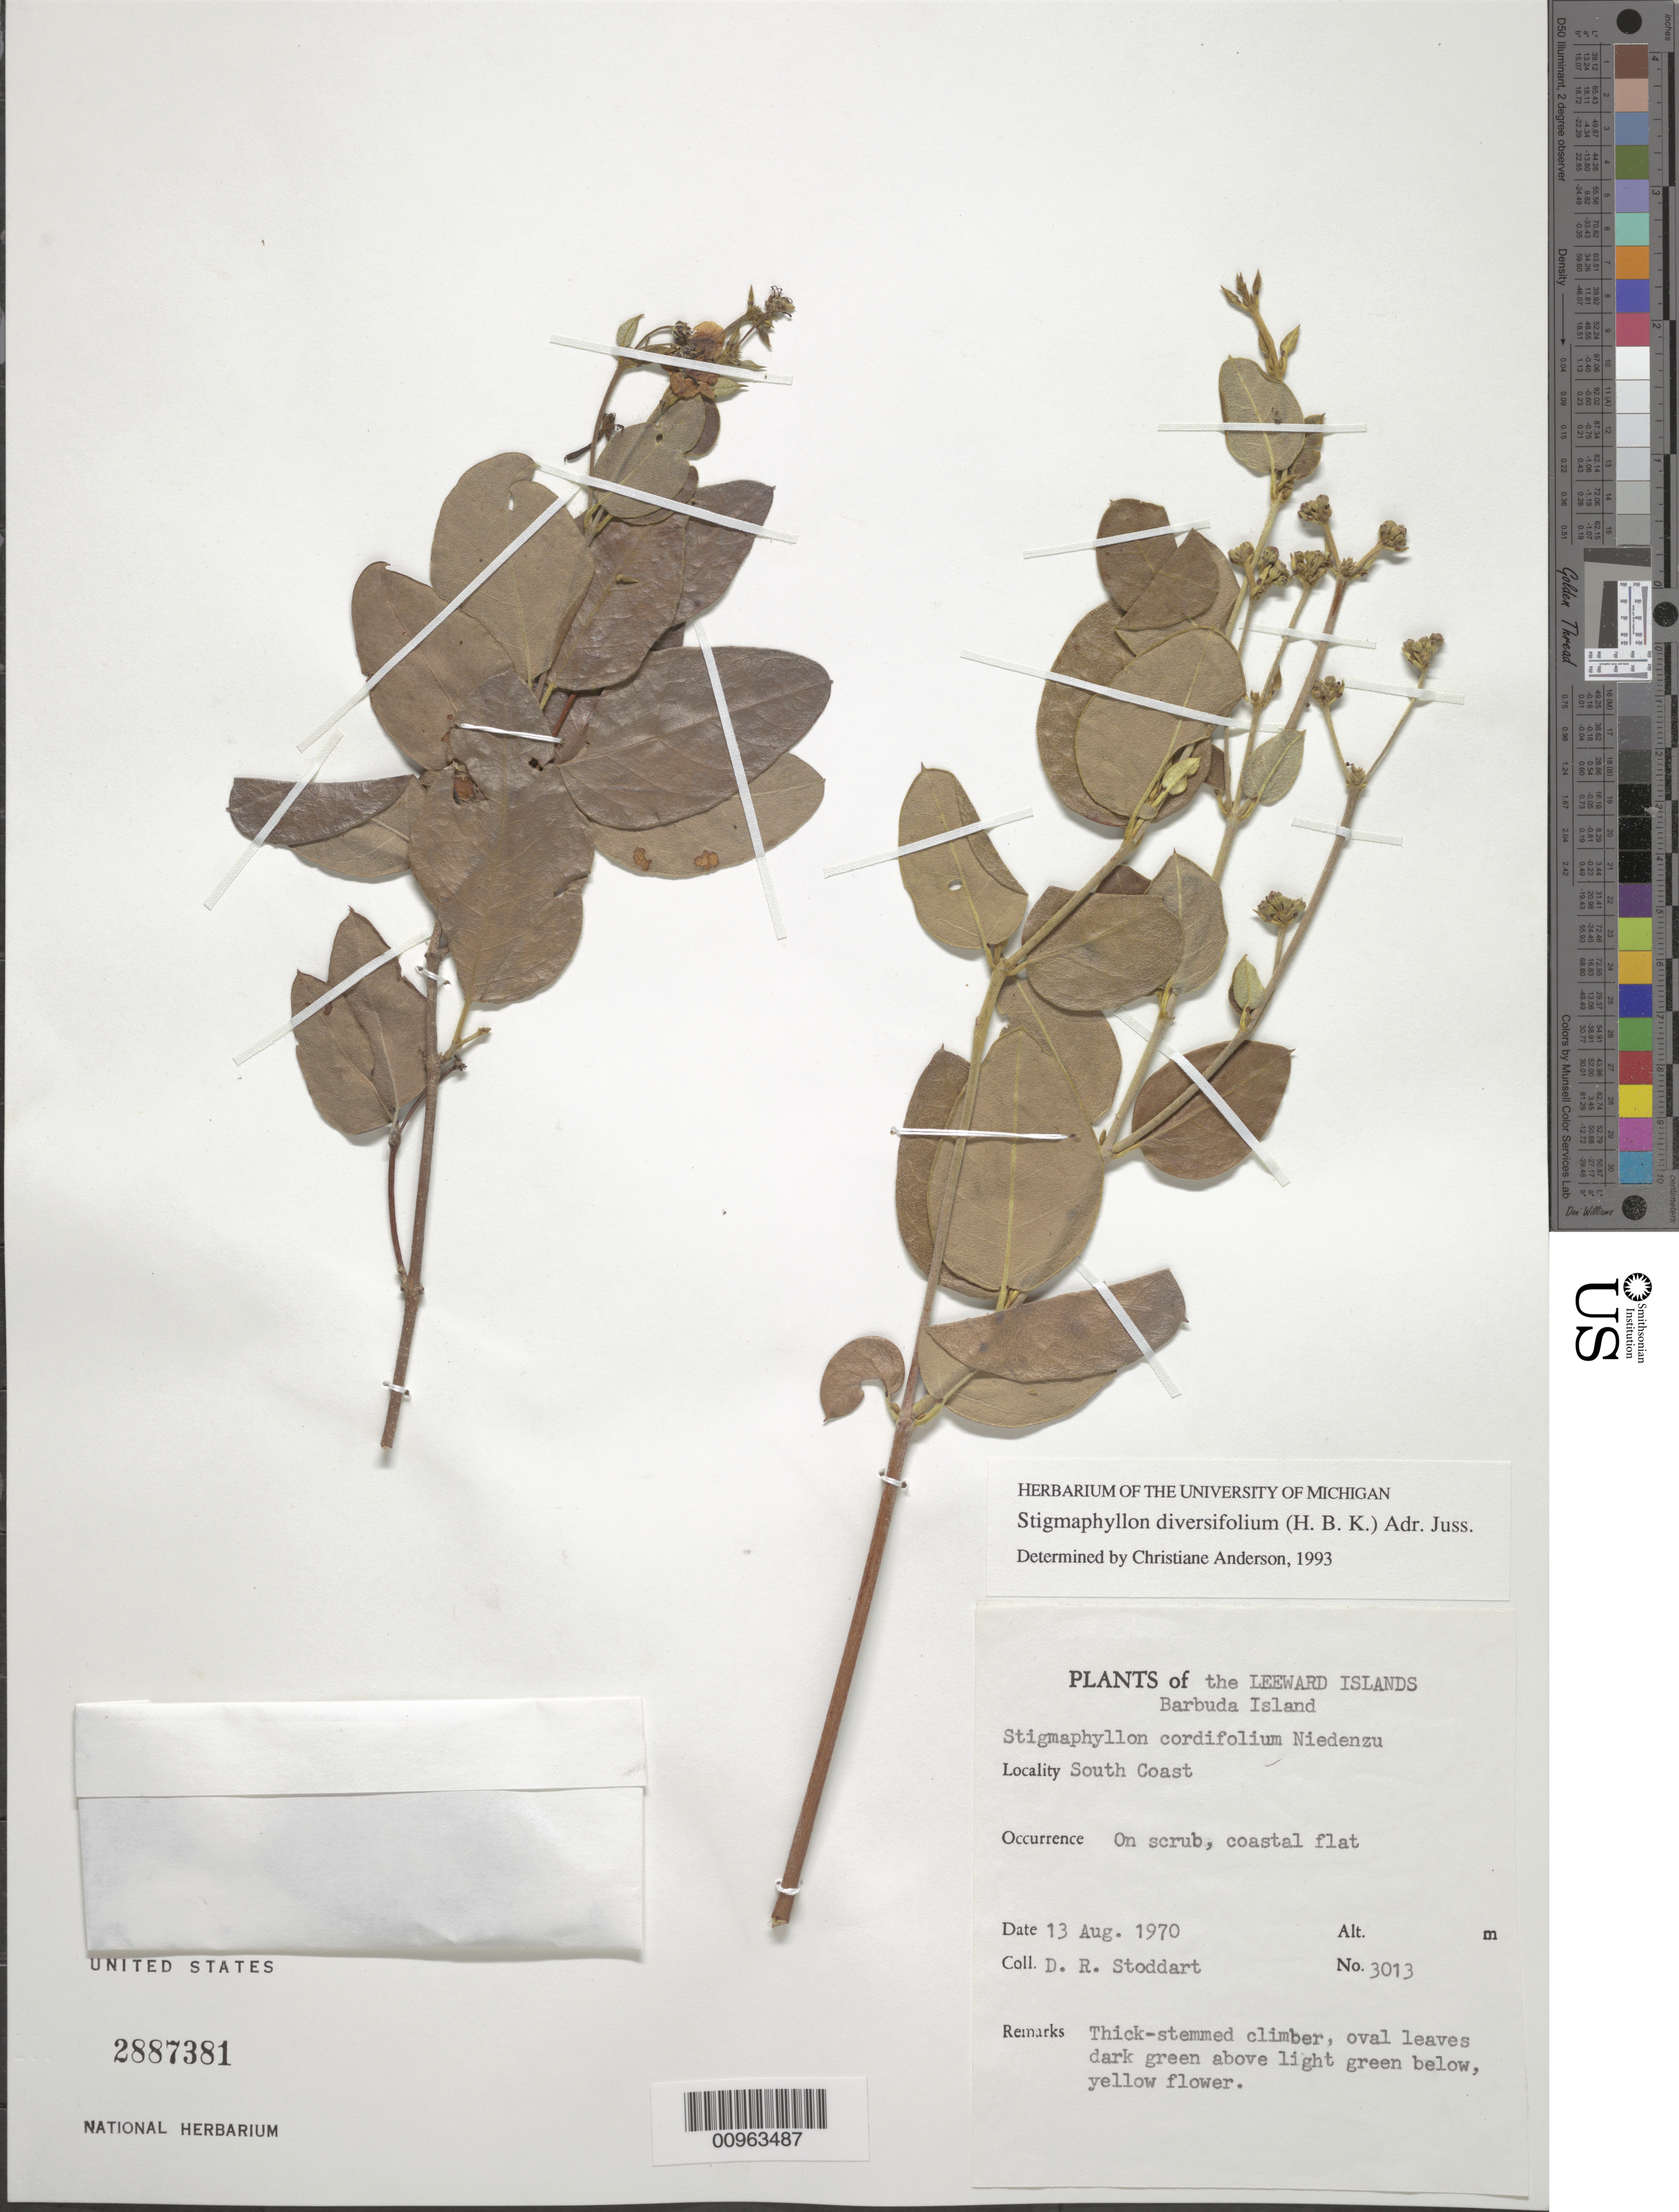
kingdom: Plantae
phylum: Tracheophyta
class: Magnoliopsida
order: Malpighiales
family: Malpighiaceae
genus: Stigmaphyllon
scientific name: Stigmaphyllon diversifolium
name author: (Kunth) A. Juss.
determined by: Anderson, C.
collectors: D. R. Stoddart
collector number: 3013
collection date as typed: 13 Aug 1970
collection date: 1970-08-13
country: Antigua and Barbuda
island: Barbuda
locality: South Coast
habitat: On scrub, coastal flat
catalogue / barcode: US 2887381